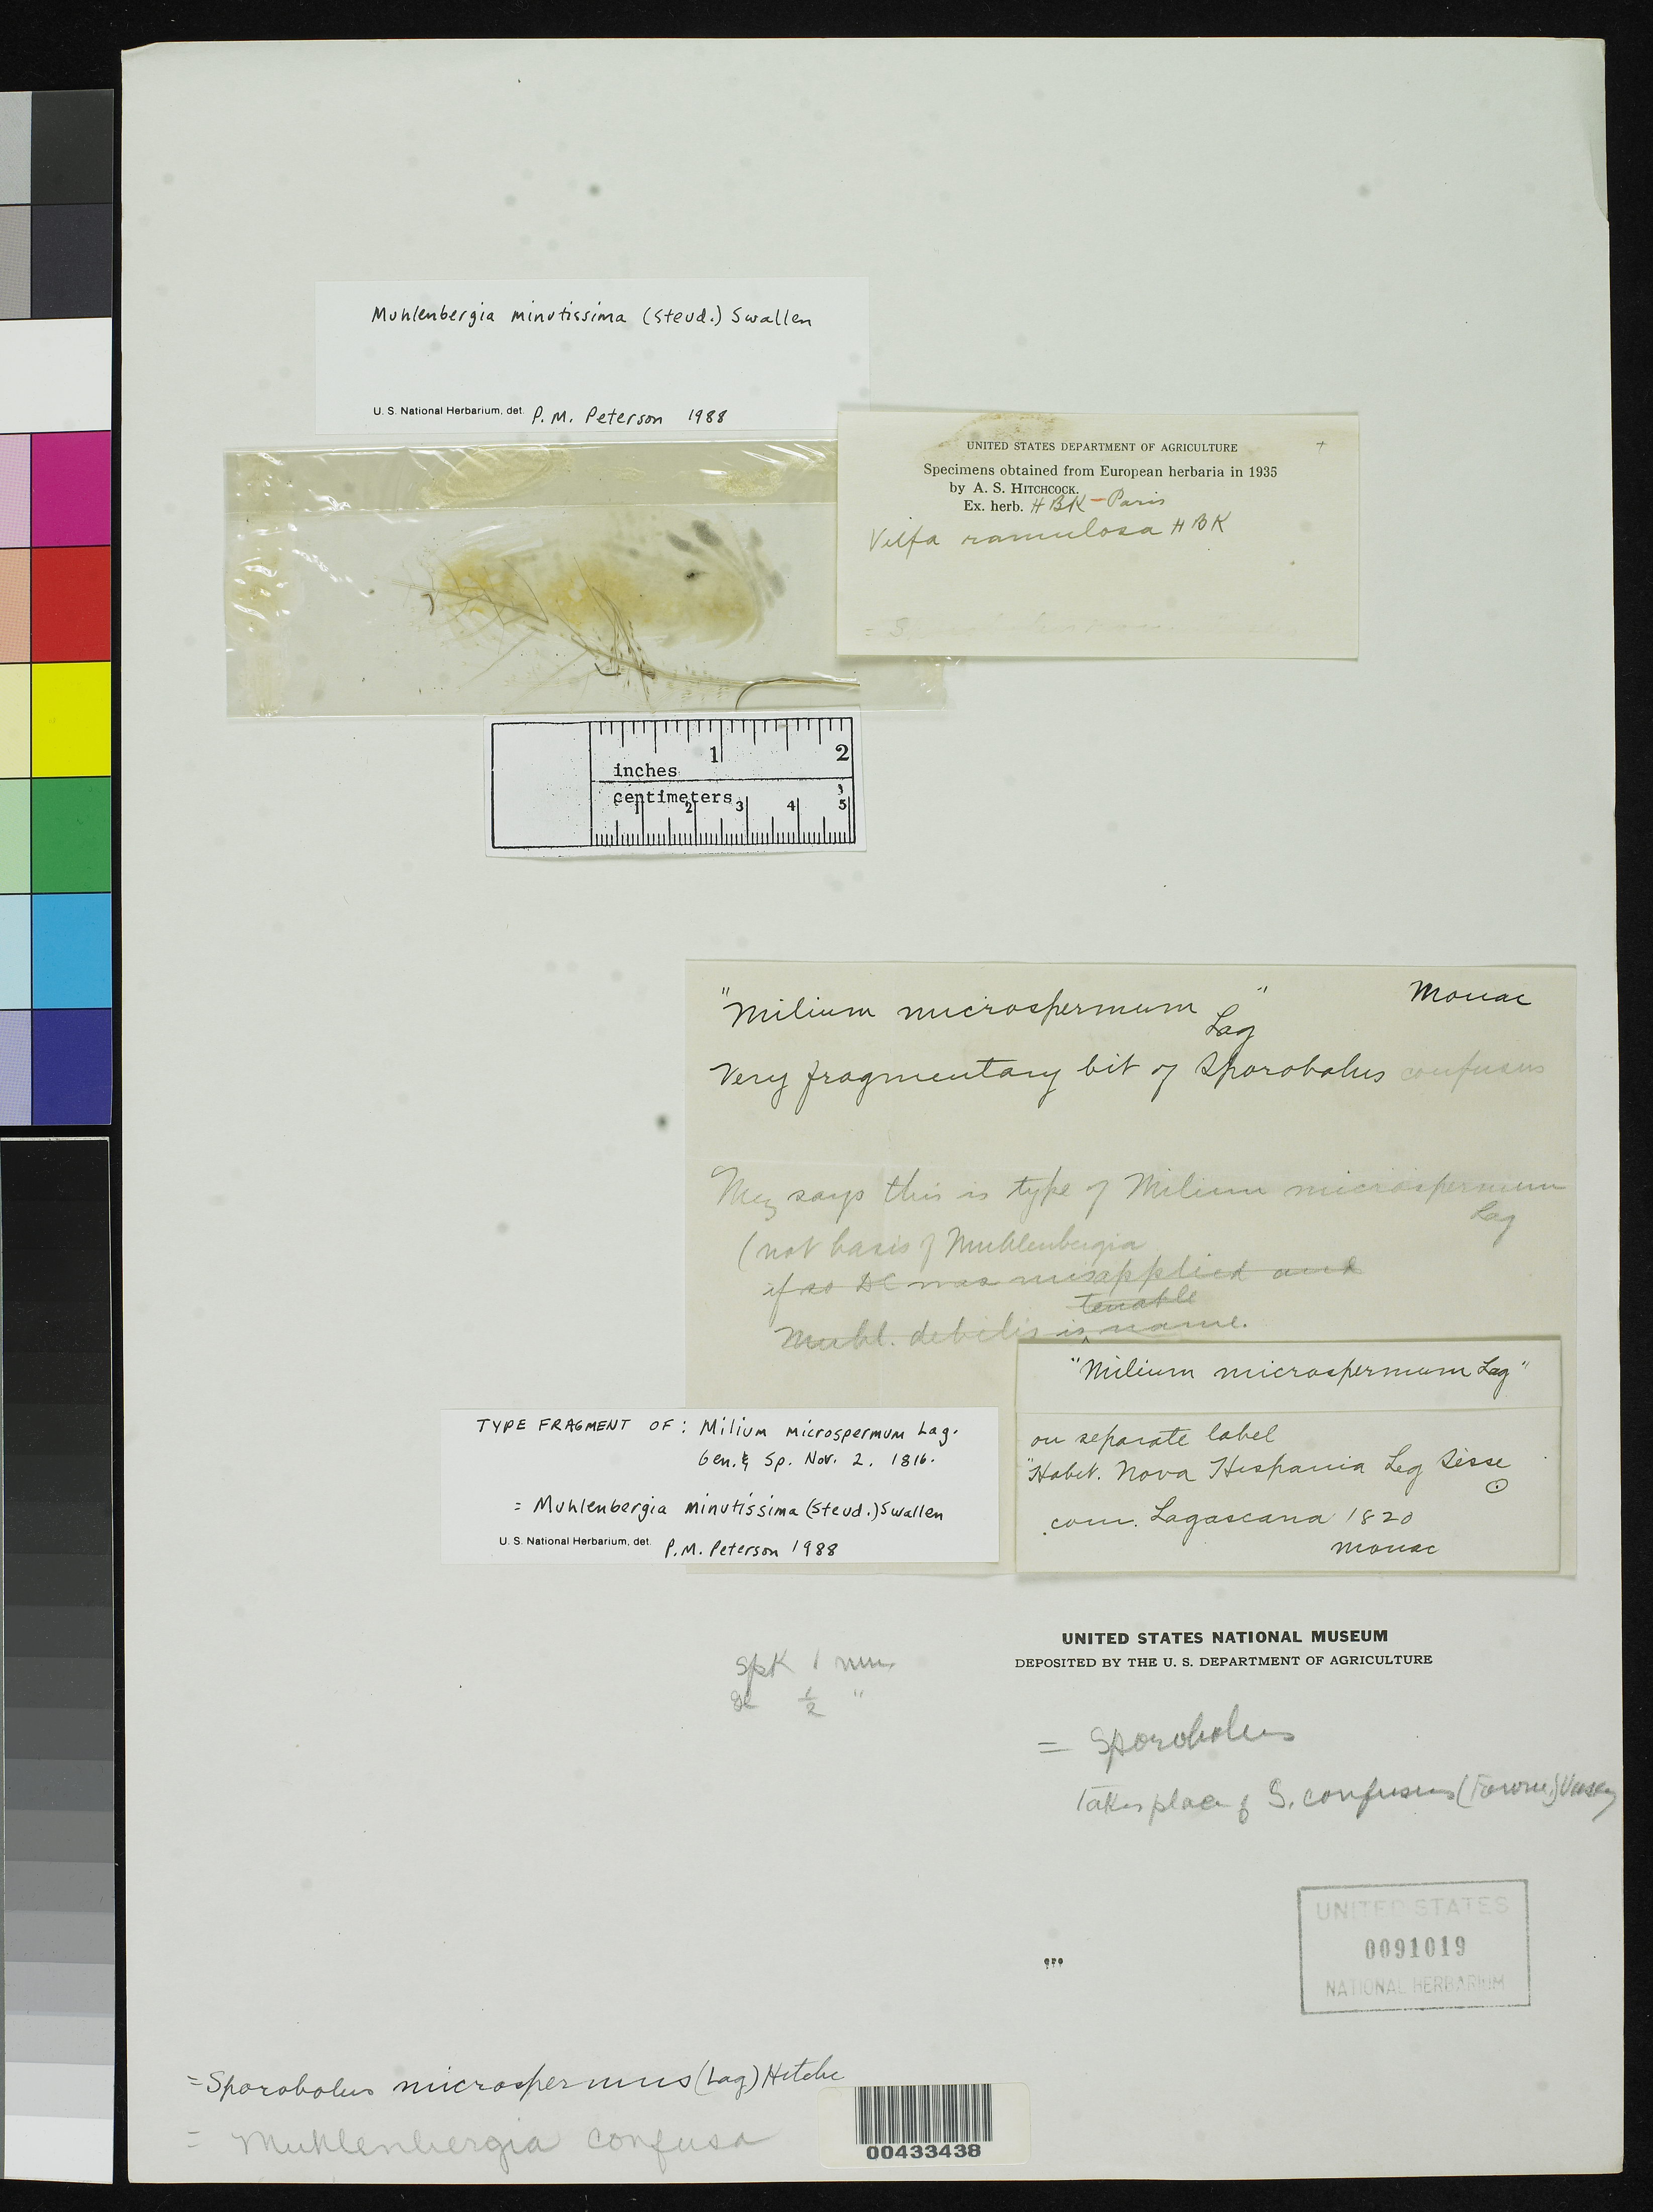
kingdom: Plantae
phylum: Tracheophyta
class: Liliopsida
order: Poales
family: Poaceae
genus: Milium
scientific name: Milium microspermum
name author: Lag.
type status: Type Fragment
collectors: M. Sessé y Lacasta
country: Mexico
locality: E of Monserrat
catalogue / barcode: US 91019